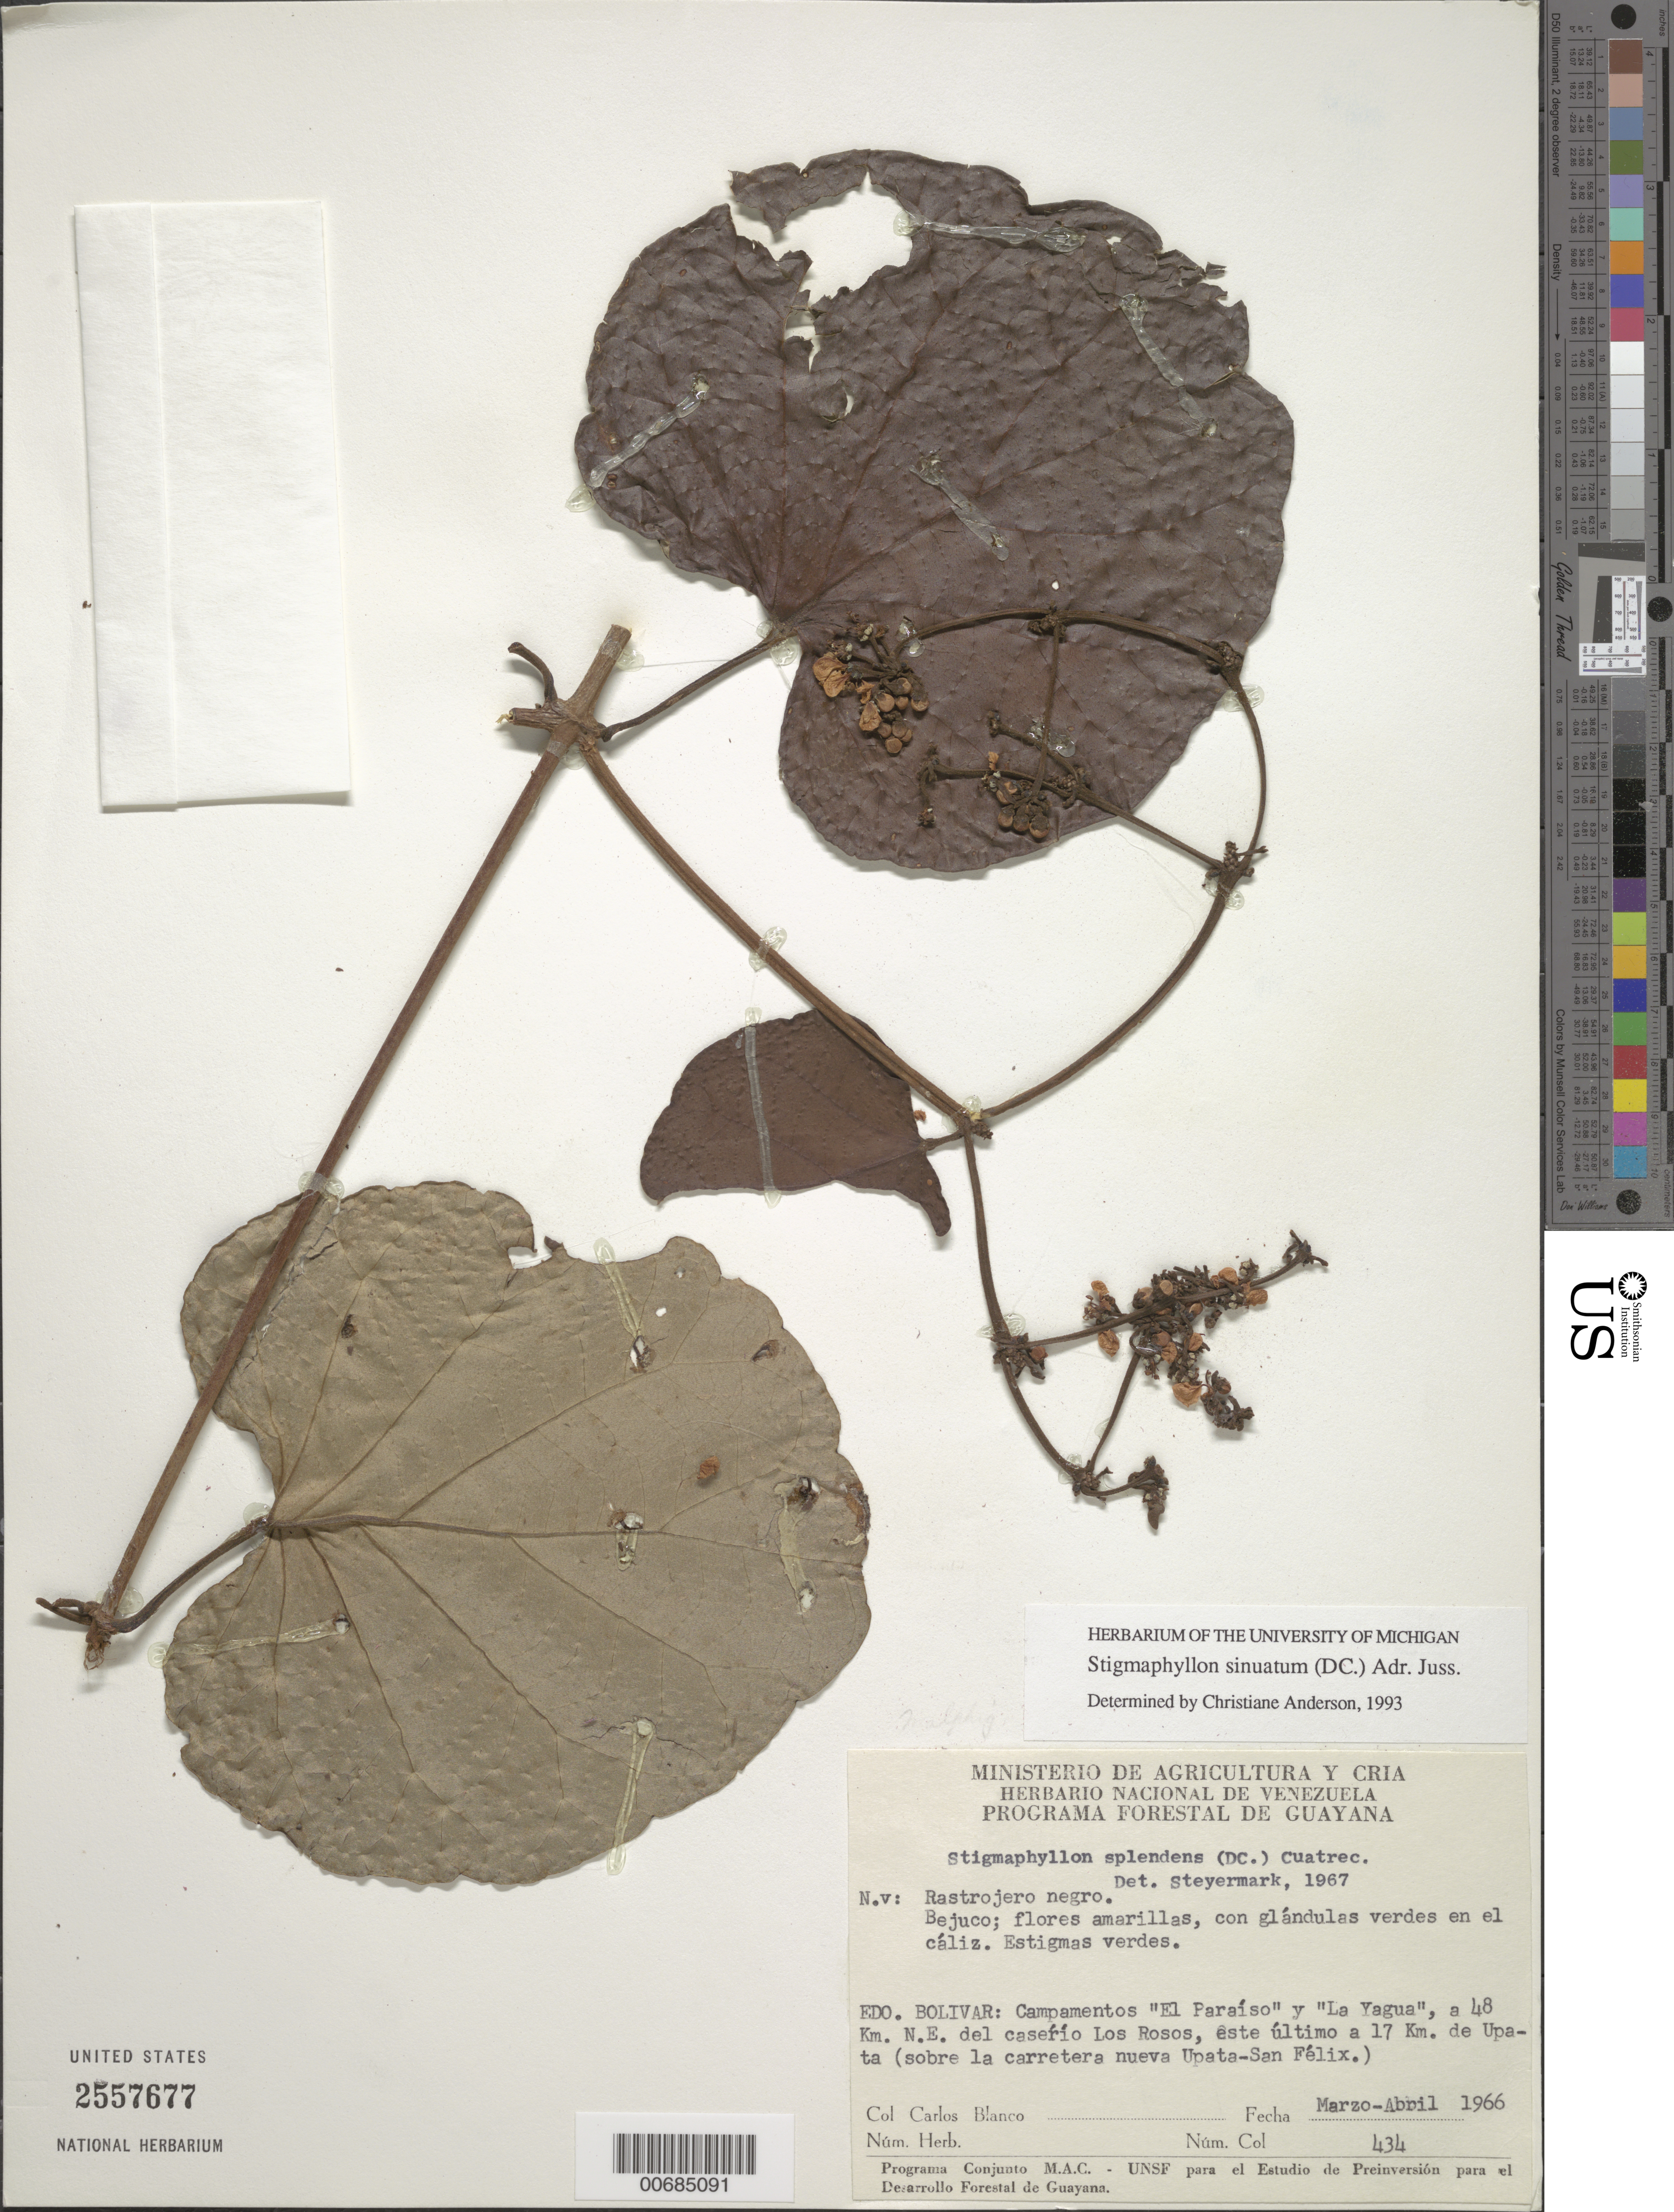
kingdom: Plantae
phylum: Tracheophyta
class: Magnoliopsida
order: Malpighiales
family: Malpighiaceae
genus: Stigmaphyllon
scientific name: Stigmaphyllon sinuatum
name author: (DC.) A. Juss.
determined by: Anderson, C.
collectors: C. A. Blanco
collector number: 434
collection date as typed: Mar-66 to Apr-66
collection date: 1966-03/1966-04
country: Venezuela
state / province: Bolívar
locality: Campamentos "El Paraiso" y "La Yagua", a 48 km NE del caserío Los Rosos, este ultimo a 17 km de Upata (sobre la carretera nueva Upata-San Felix)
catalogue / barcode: US 2557677